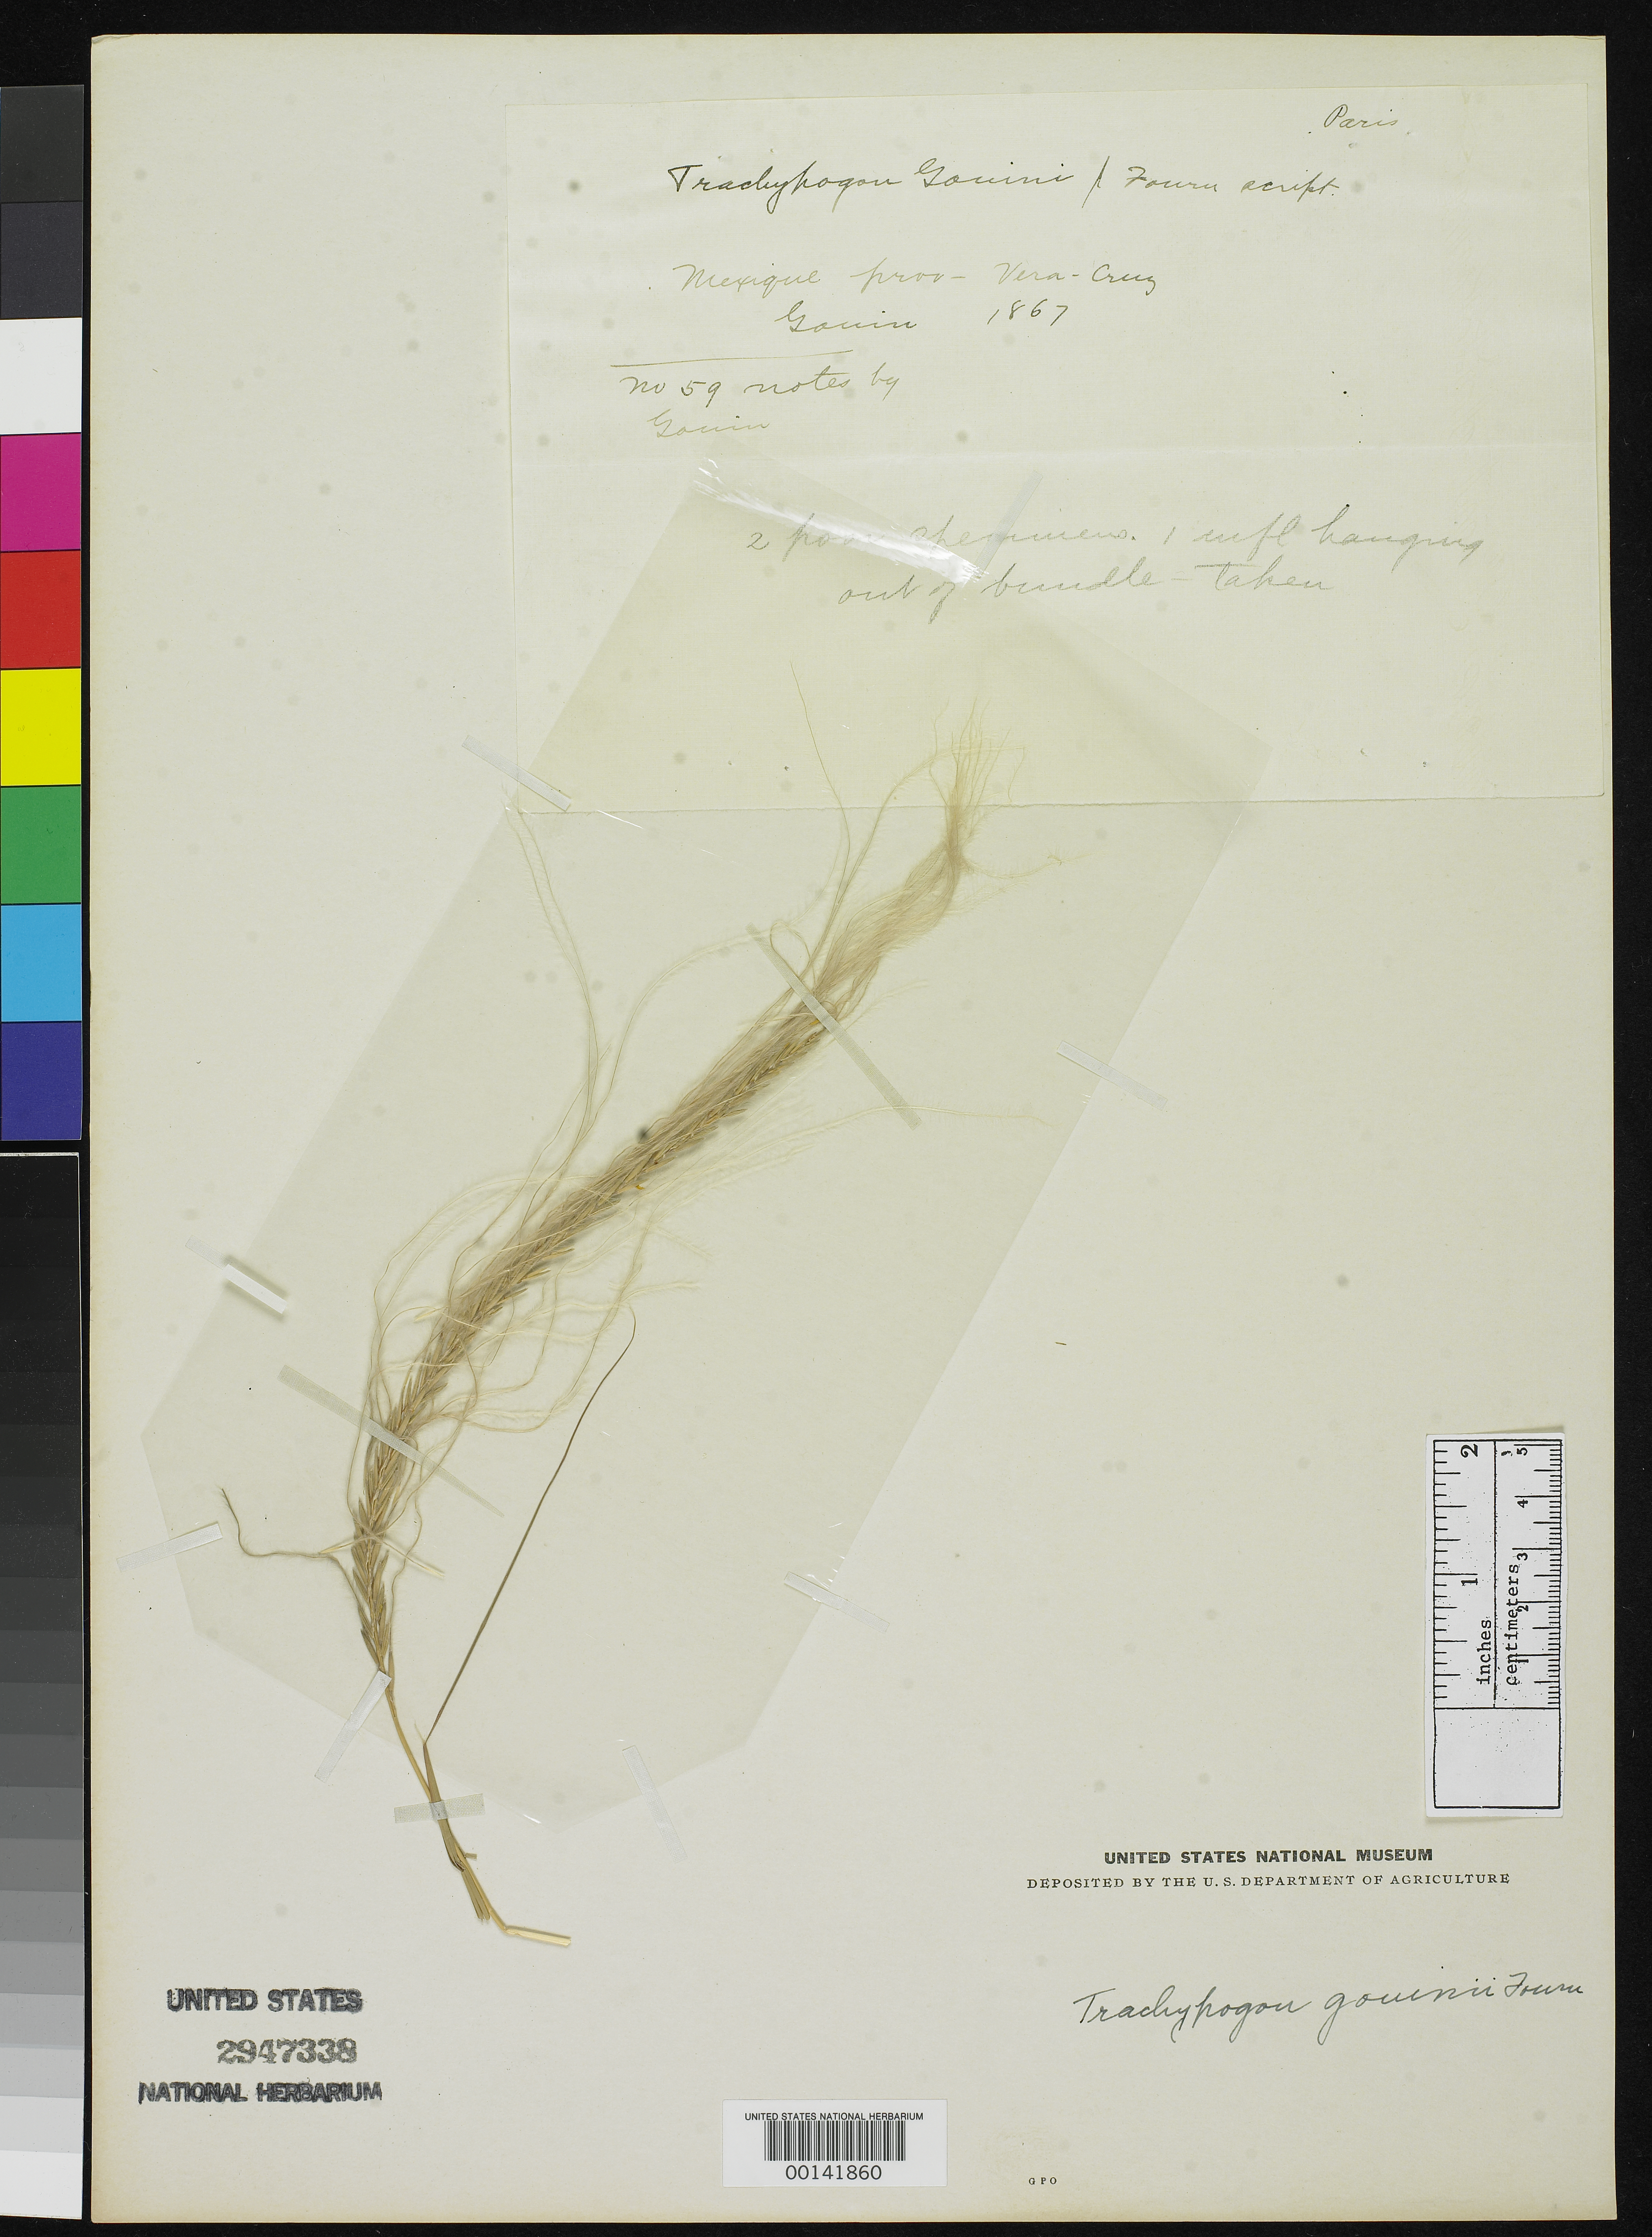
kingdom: Plantae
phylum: Tracheophyta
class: Liliopsida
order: Poales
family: Poaceae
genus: Trachypogon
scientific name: Trachypogon gouini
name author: E. Fourn.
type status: Isotype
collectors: F. M. G. Gouin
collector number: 59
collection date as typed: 1867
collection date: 1867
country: Mexico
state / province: Veracruz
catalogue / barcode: US 2947338